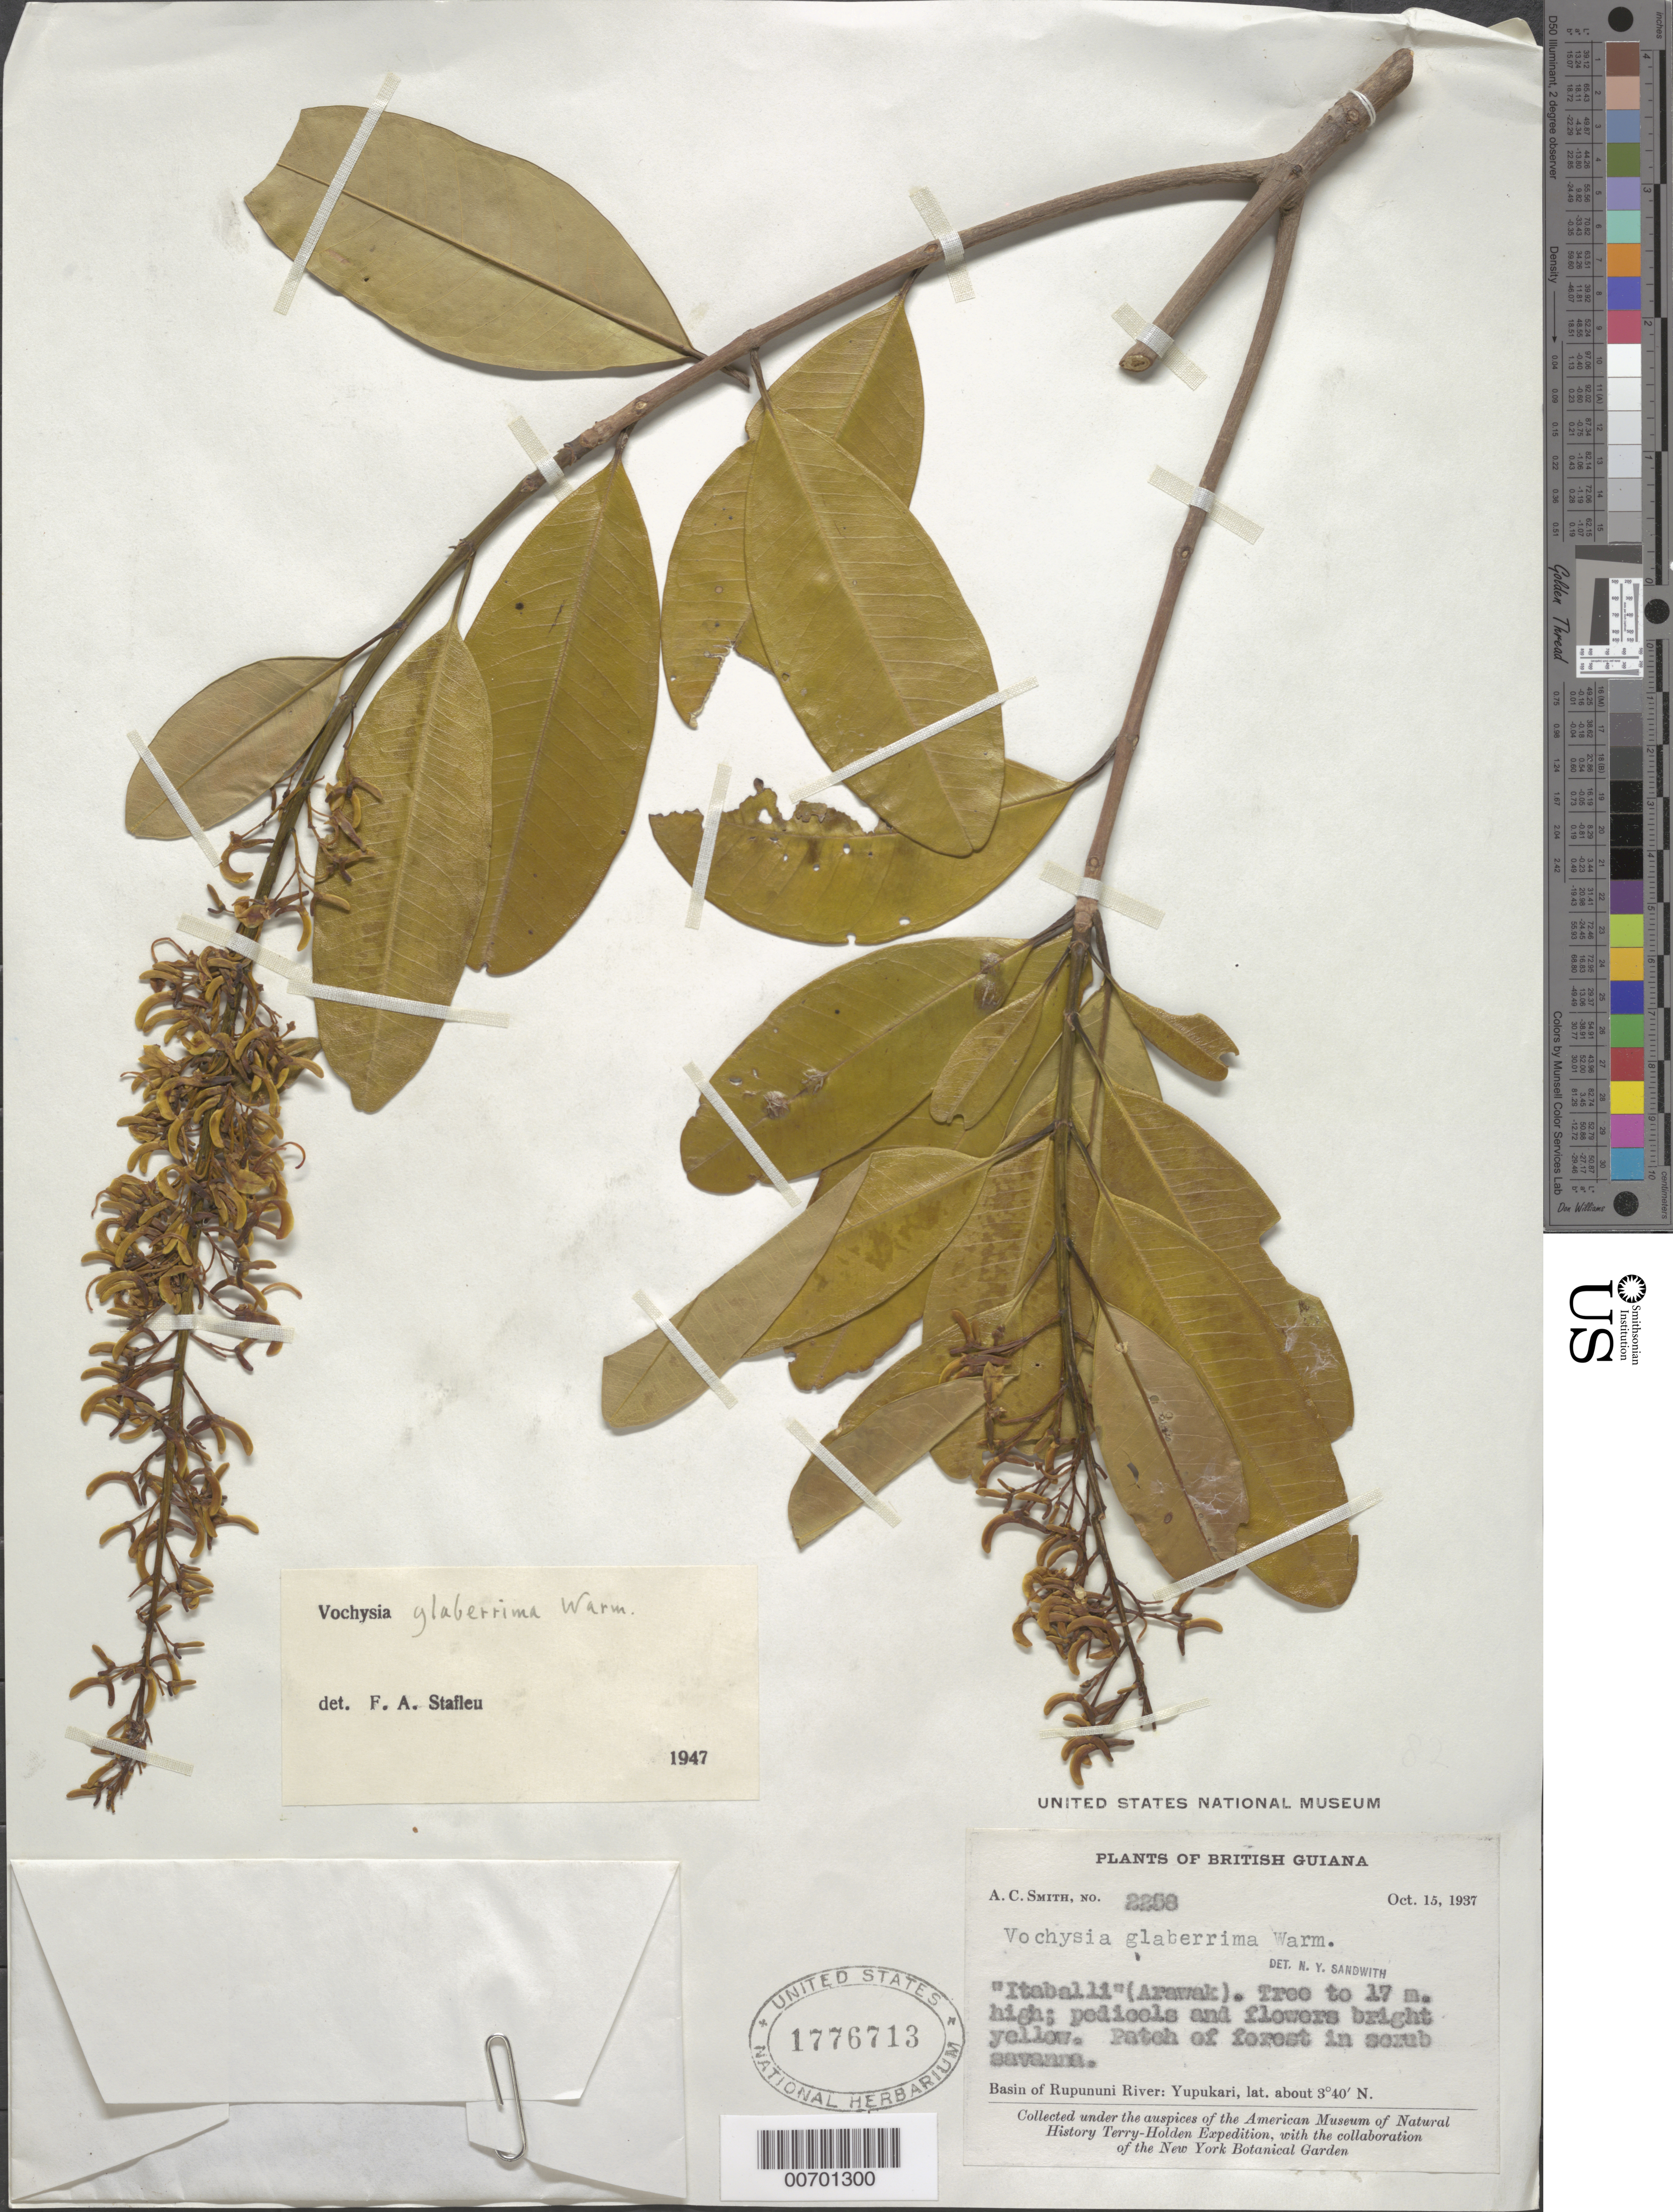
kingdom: Plantae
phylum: Tracheophyta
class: Magnoliopsida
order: Myrtales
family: Vochysiaceae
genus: Vochysia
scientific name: Vochysia glaberrima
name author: Warm.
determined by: Stafleu, F. A.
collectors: A. C. Smith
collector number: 2258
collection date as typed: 15-Oct-37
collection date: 1937-10-15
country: Guyana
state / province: U. Takutu-U. Essequibo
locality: Yupukari, Rupununi River basin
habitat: Patch of forest in scrub savanna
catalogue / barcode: US 1776713